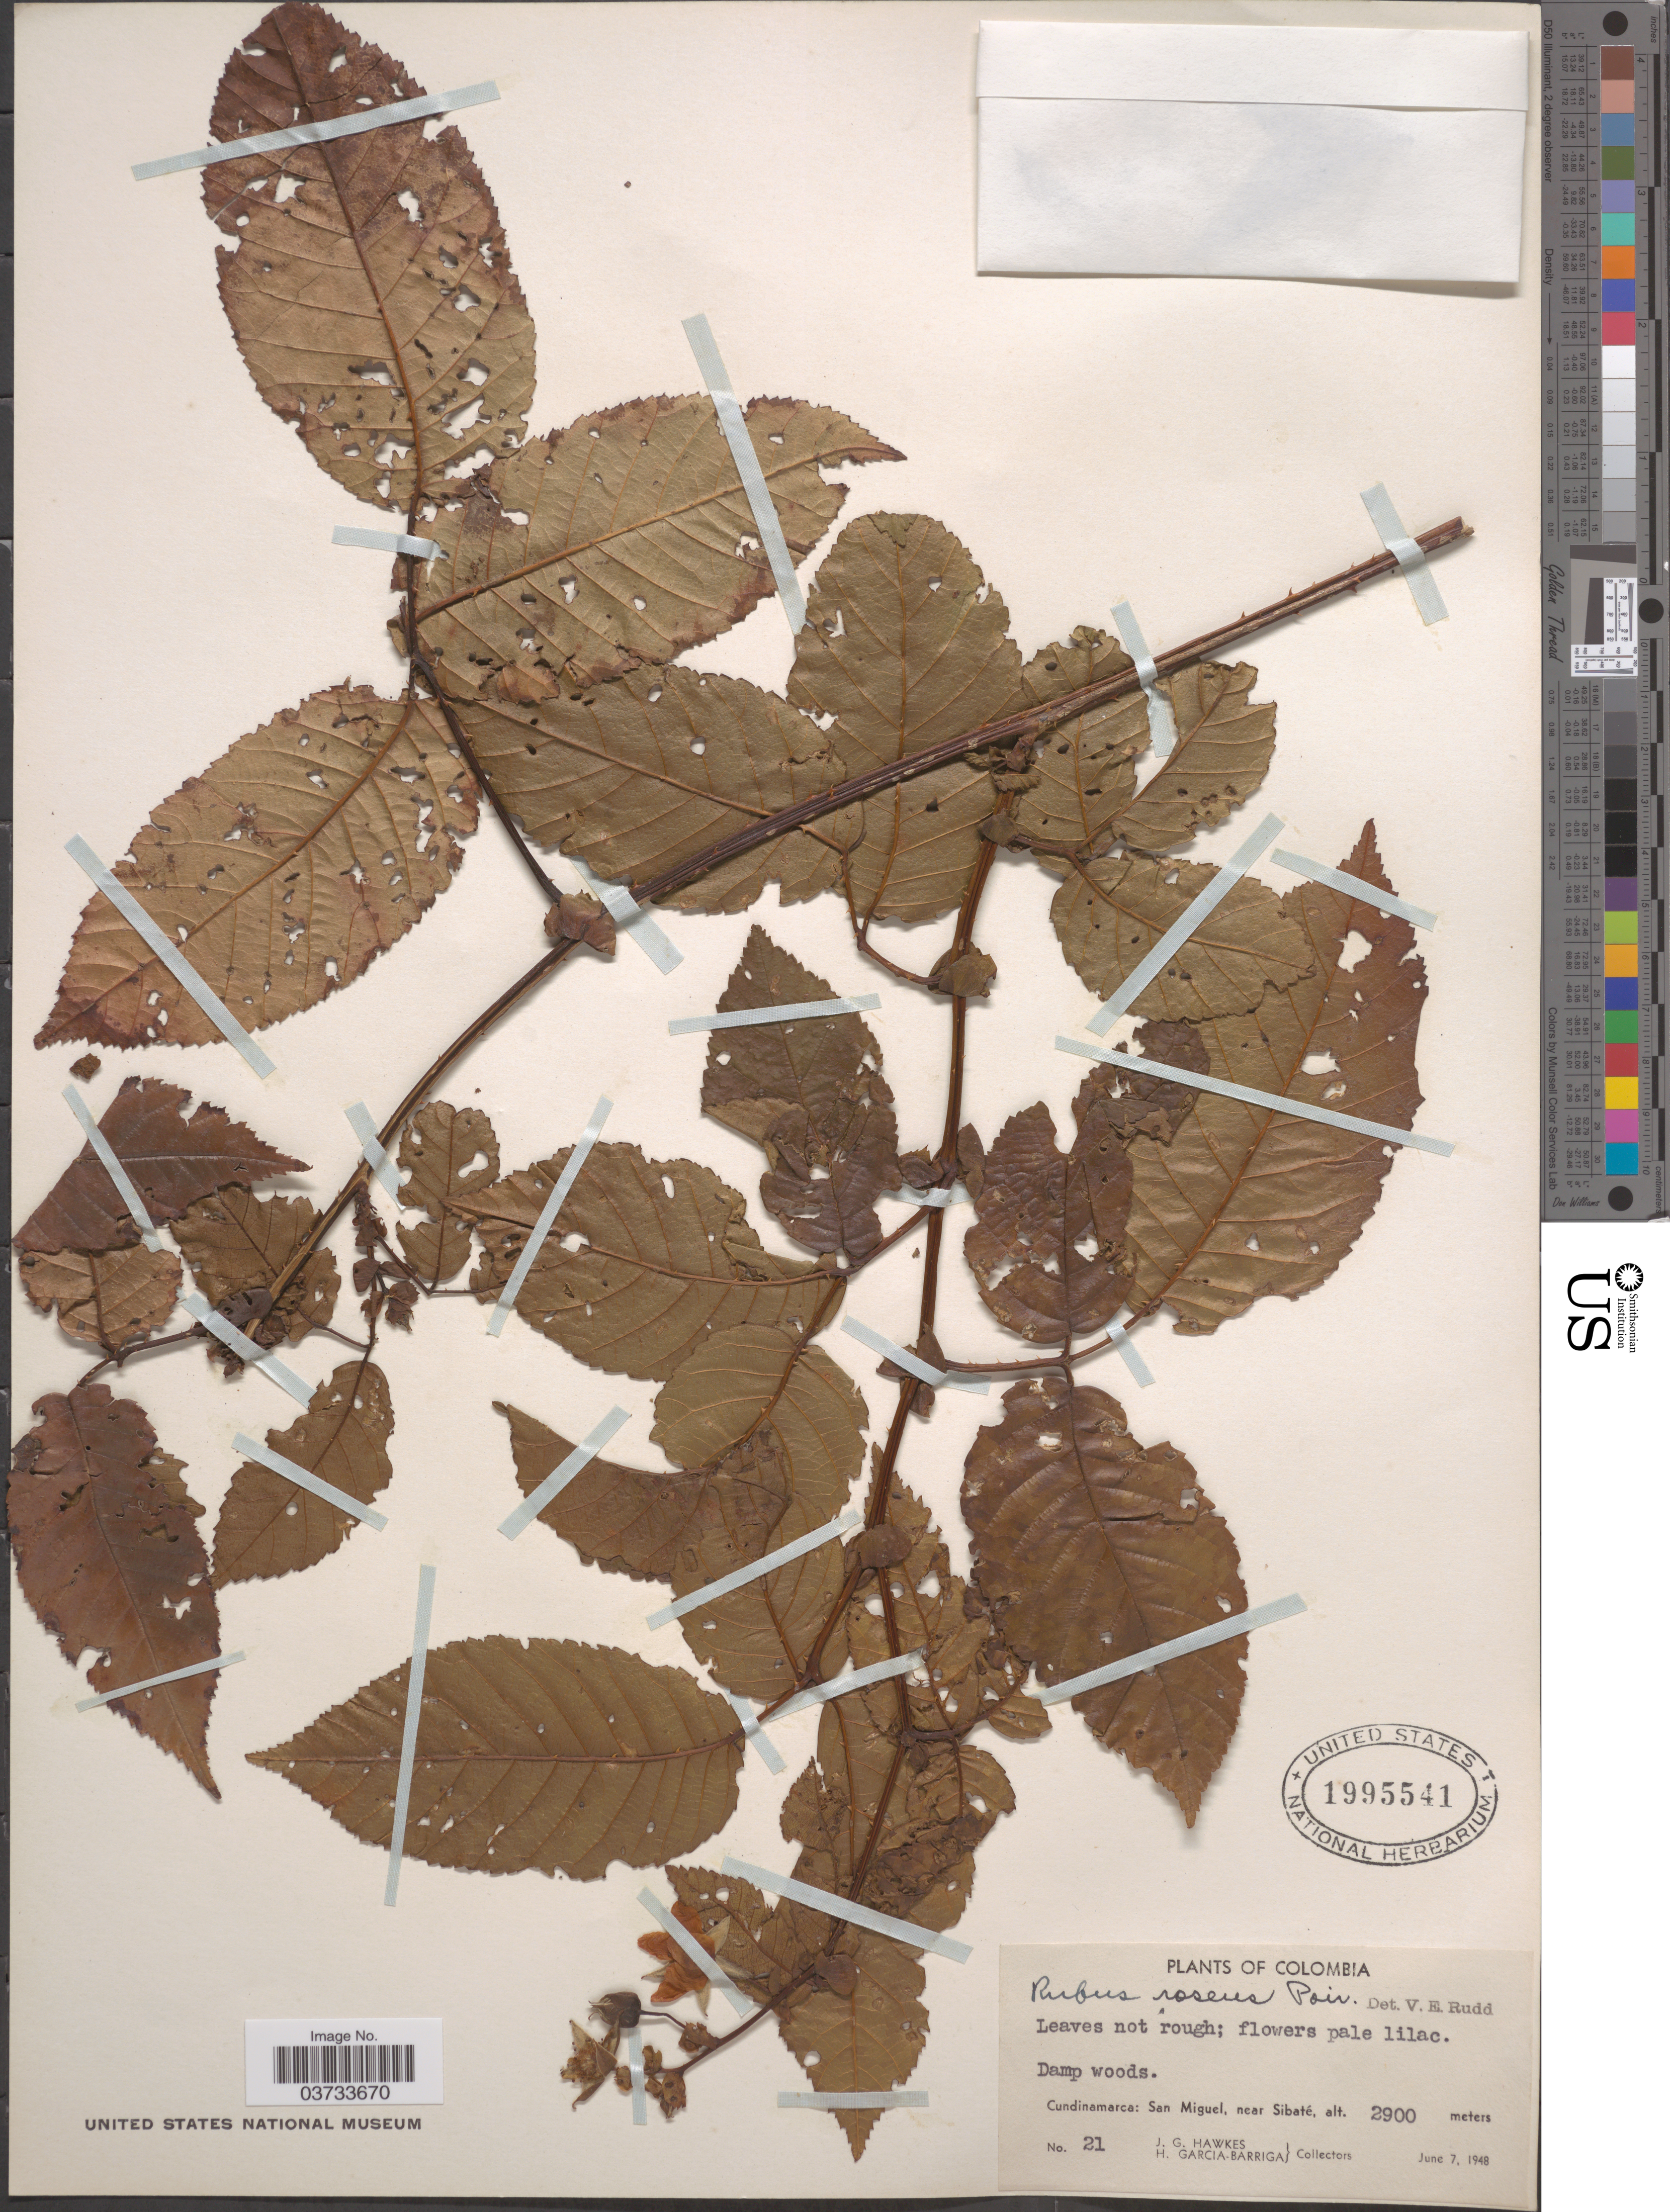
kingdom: Plantae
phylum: Tracheophyta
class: Magnoliopsida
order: Rosales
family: Rosaceae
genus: Rubus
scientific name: Rubus roseus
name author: Poir.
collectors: J. Hawkes & H. García Barriga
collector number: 21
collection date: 1948-06-07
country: Colombia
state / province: Cundinamarca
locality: San Miguel, near Sibaté.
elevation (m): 2900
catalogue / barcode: US 1995541